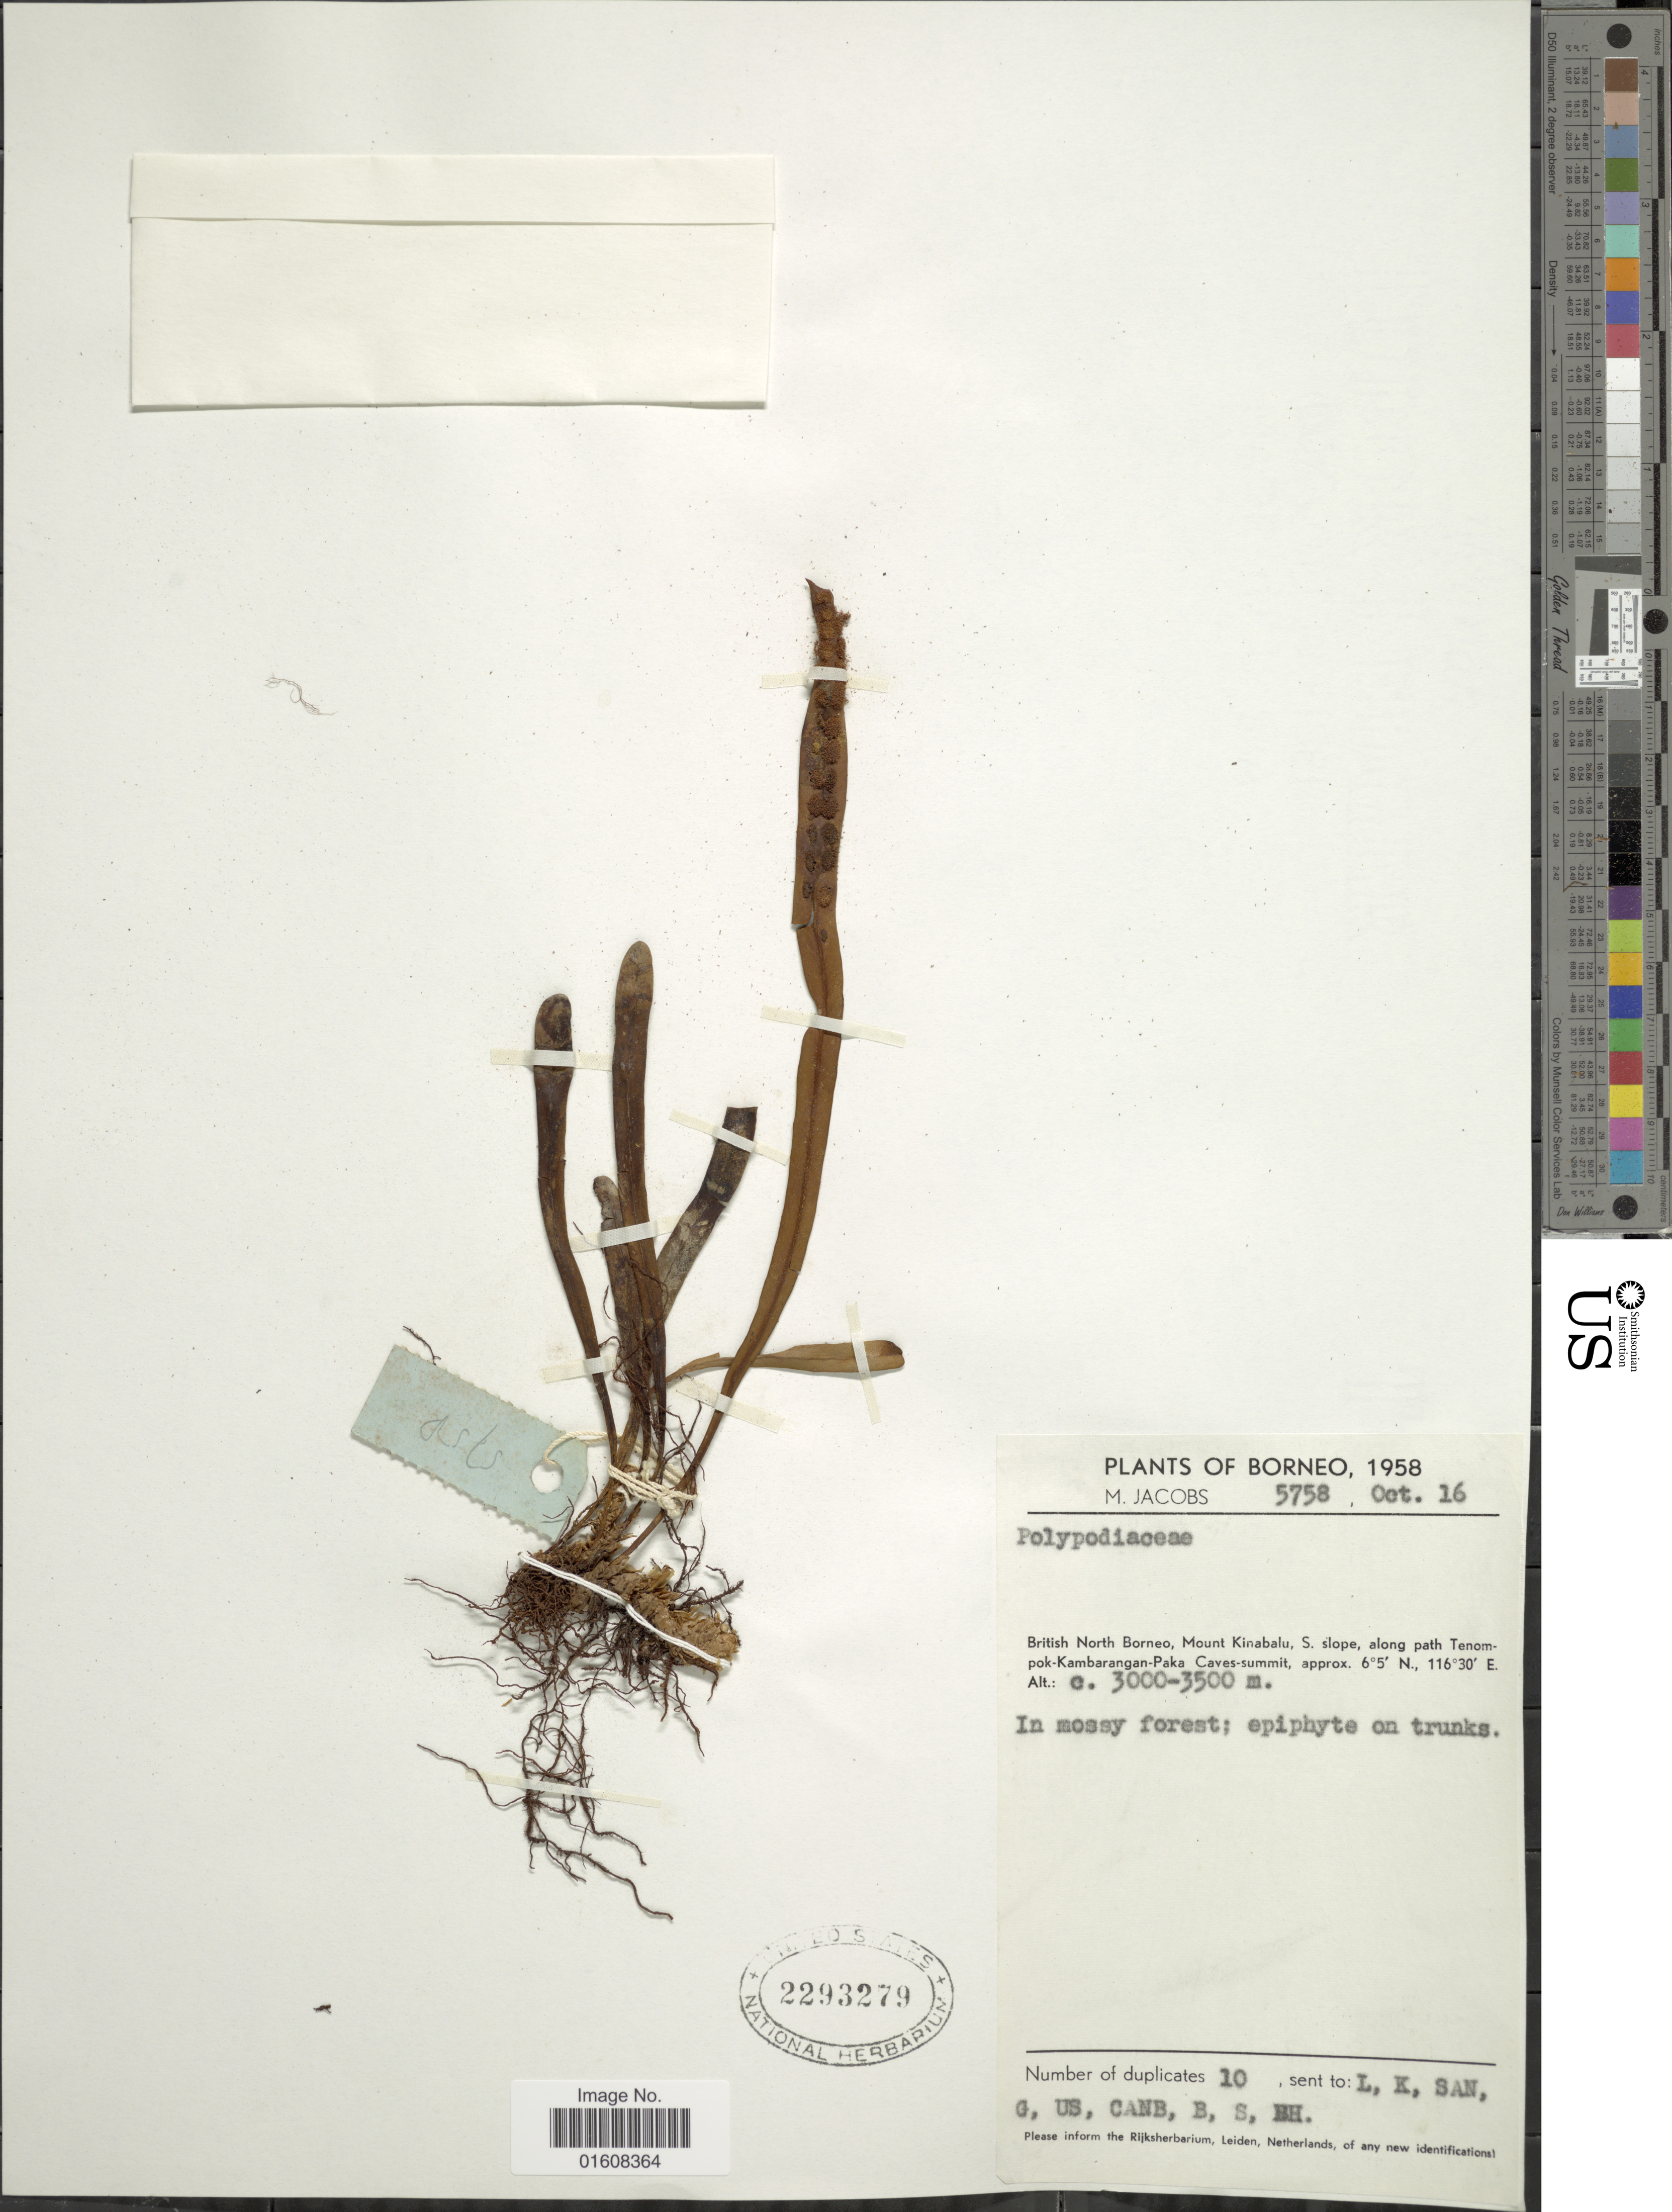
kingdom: Plantae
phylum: Tracheophyta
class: Polypodiopsida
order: Polypodiales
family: Polypodiaceae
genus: Grammitis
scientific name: Grammitis sp.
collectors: M. Jacobs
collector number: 5758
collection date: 1958-10-16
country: Malaysia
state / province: Sabah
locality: British North Borneo, Mount Kinabalu, S. slope, along Tenompok-Kambarangan-Paka Caves-summit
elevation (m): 3000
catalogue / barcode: US 2293279